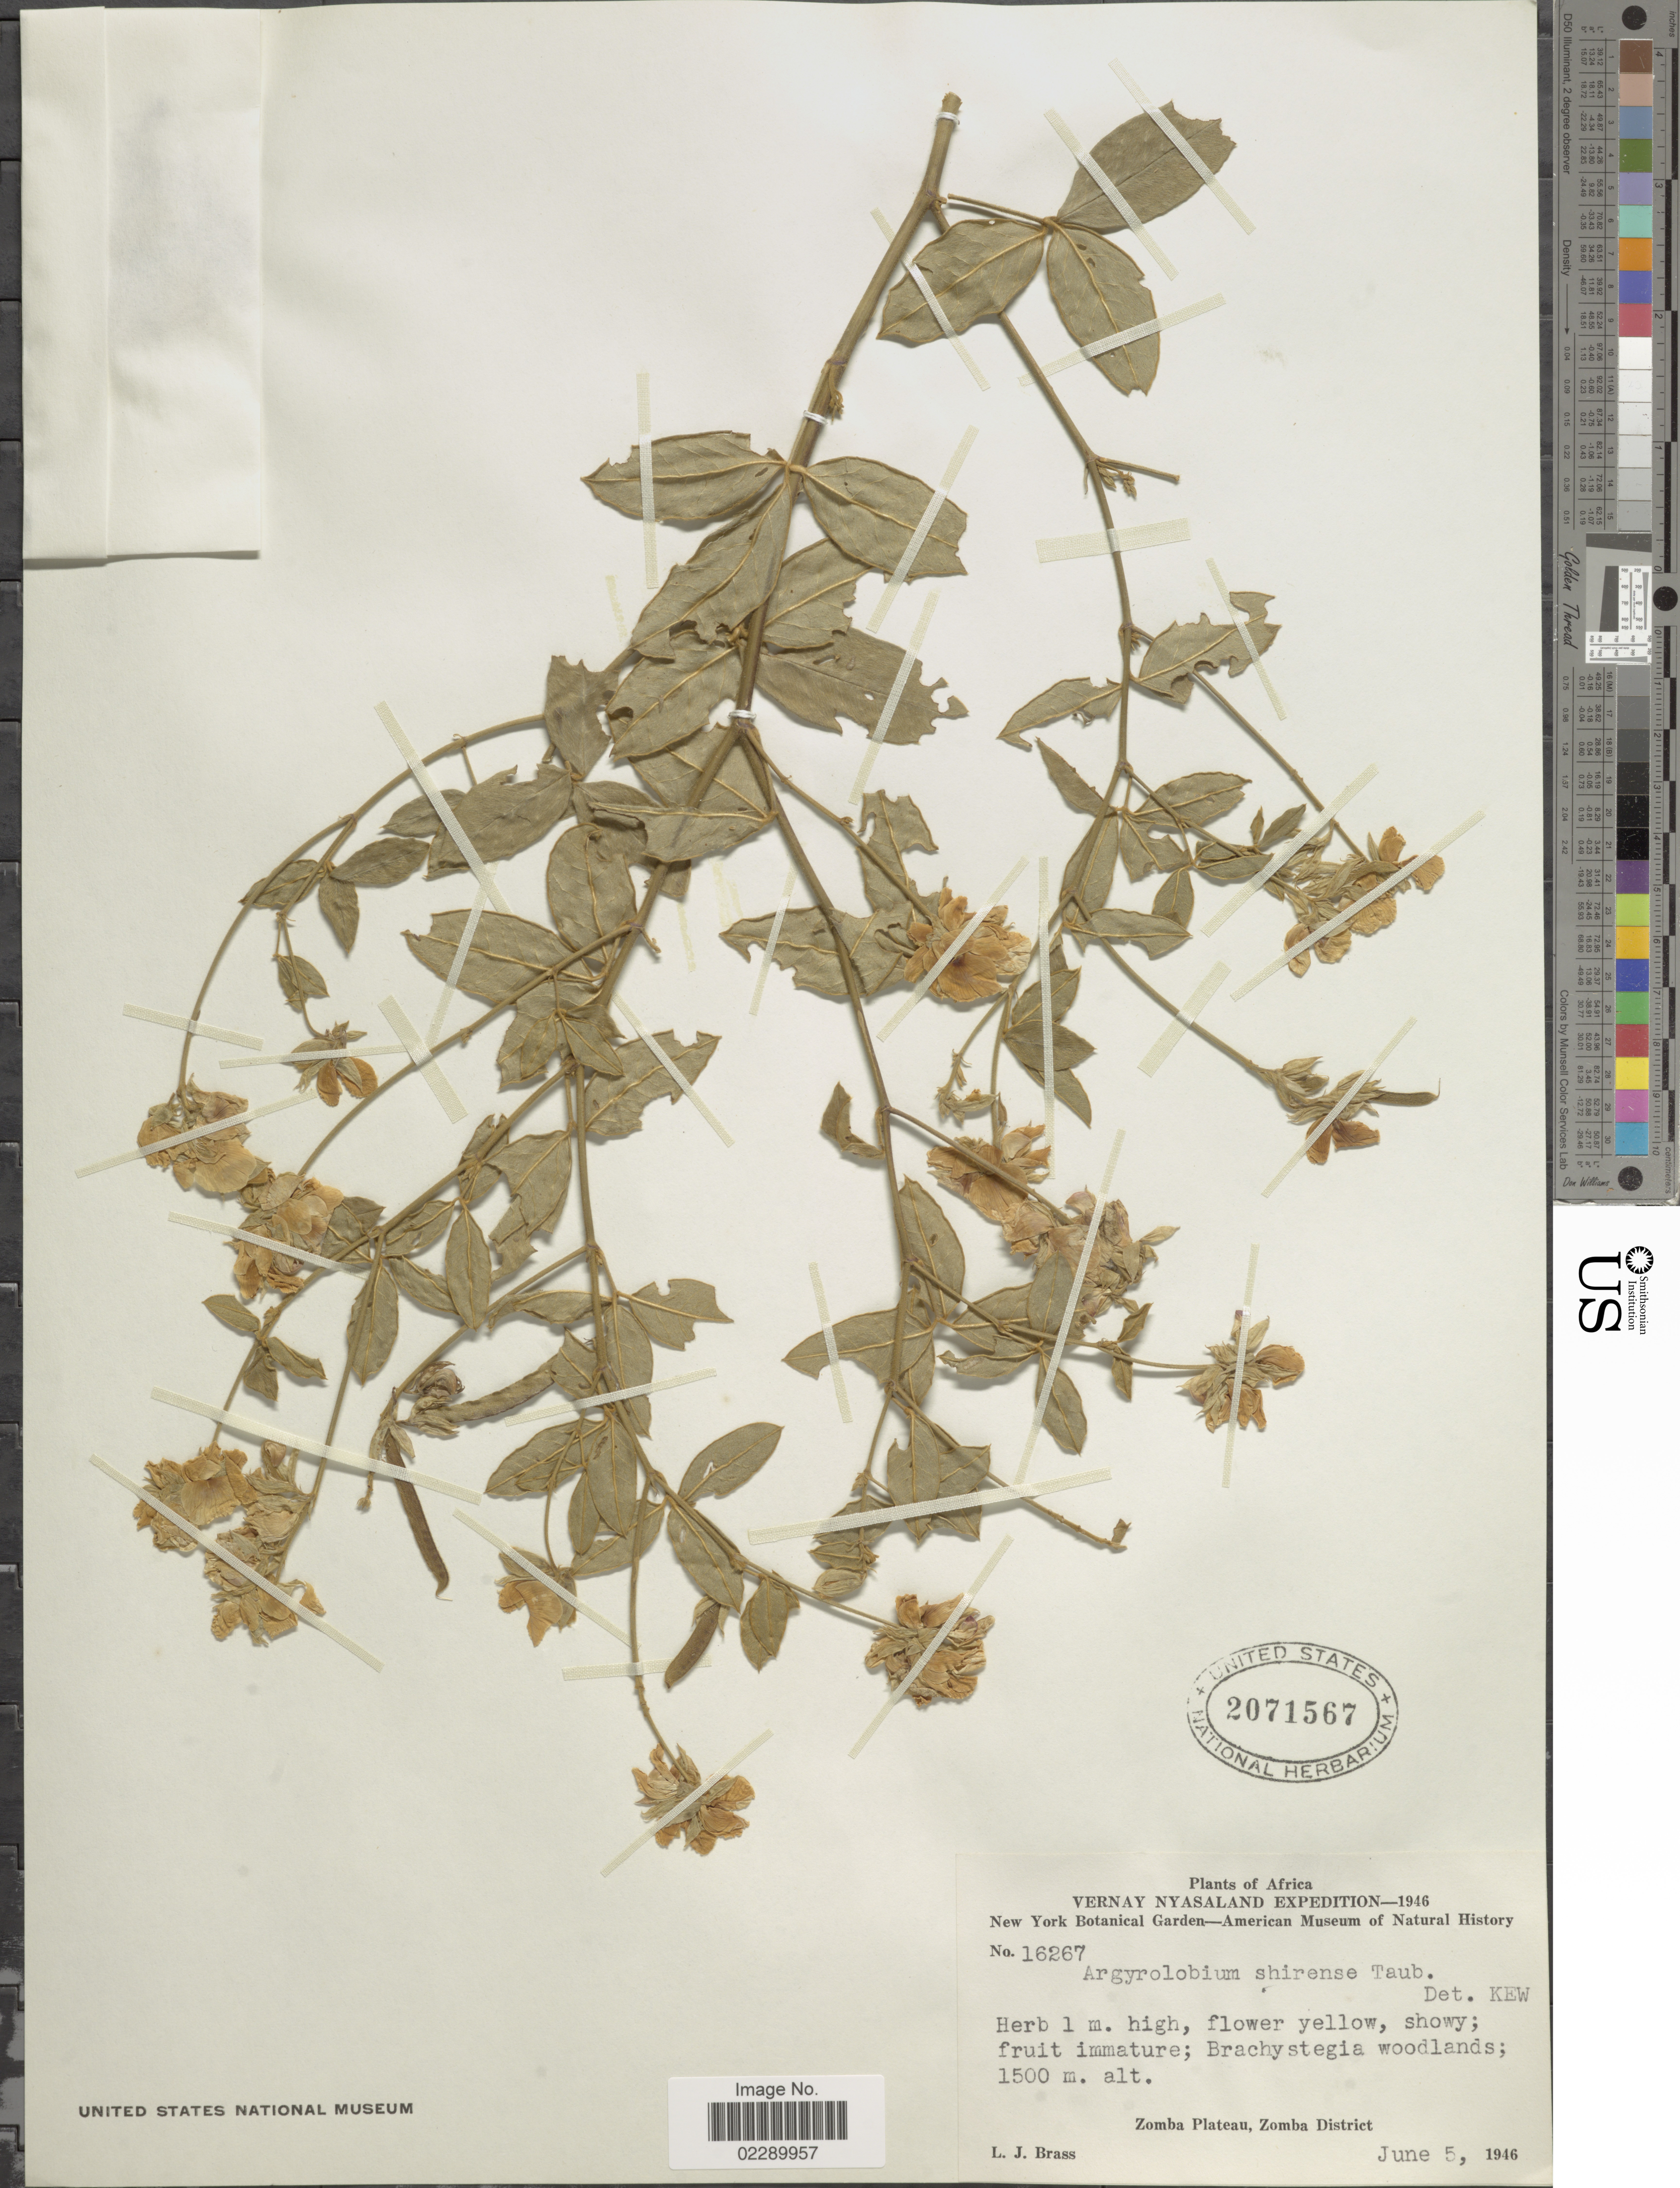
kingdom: Plantae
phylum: Tracheophyta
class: Magnoliopsida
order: Fabales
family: Fabaceae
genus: Argyrolobium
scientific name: Argyrolobium tomentosum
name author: (Andrews) Druce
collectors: L. J. Brass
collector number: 16267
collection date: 1946-06-05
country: Malawi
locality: Vernay Nyasaland. Zomba Plateau, Zomba District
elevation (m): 1500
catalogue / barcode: US 2071567